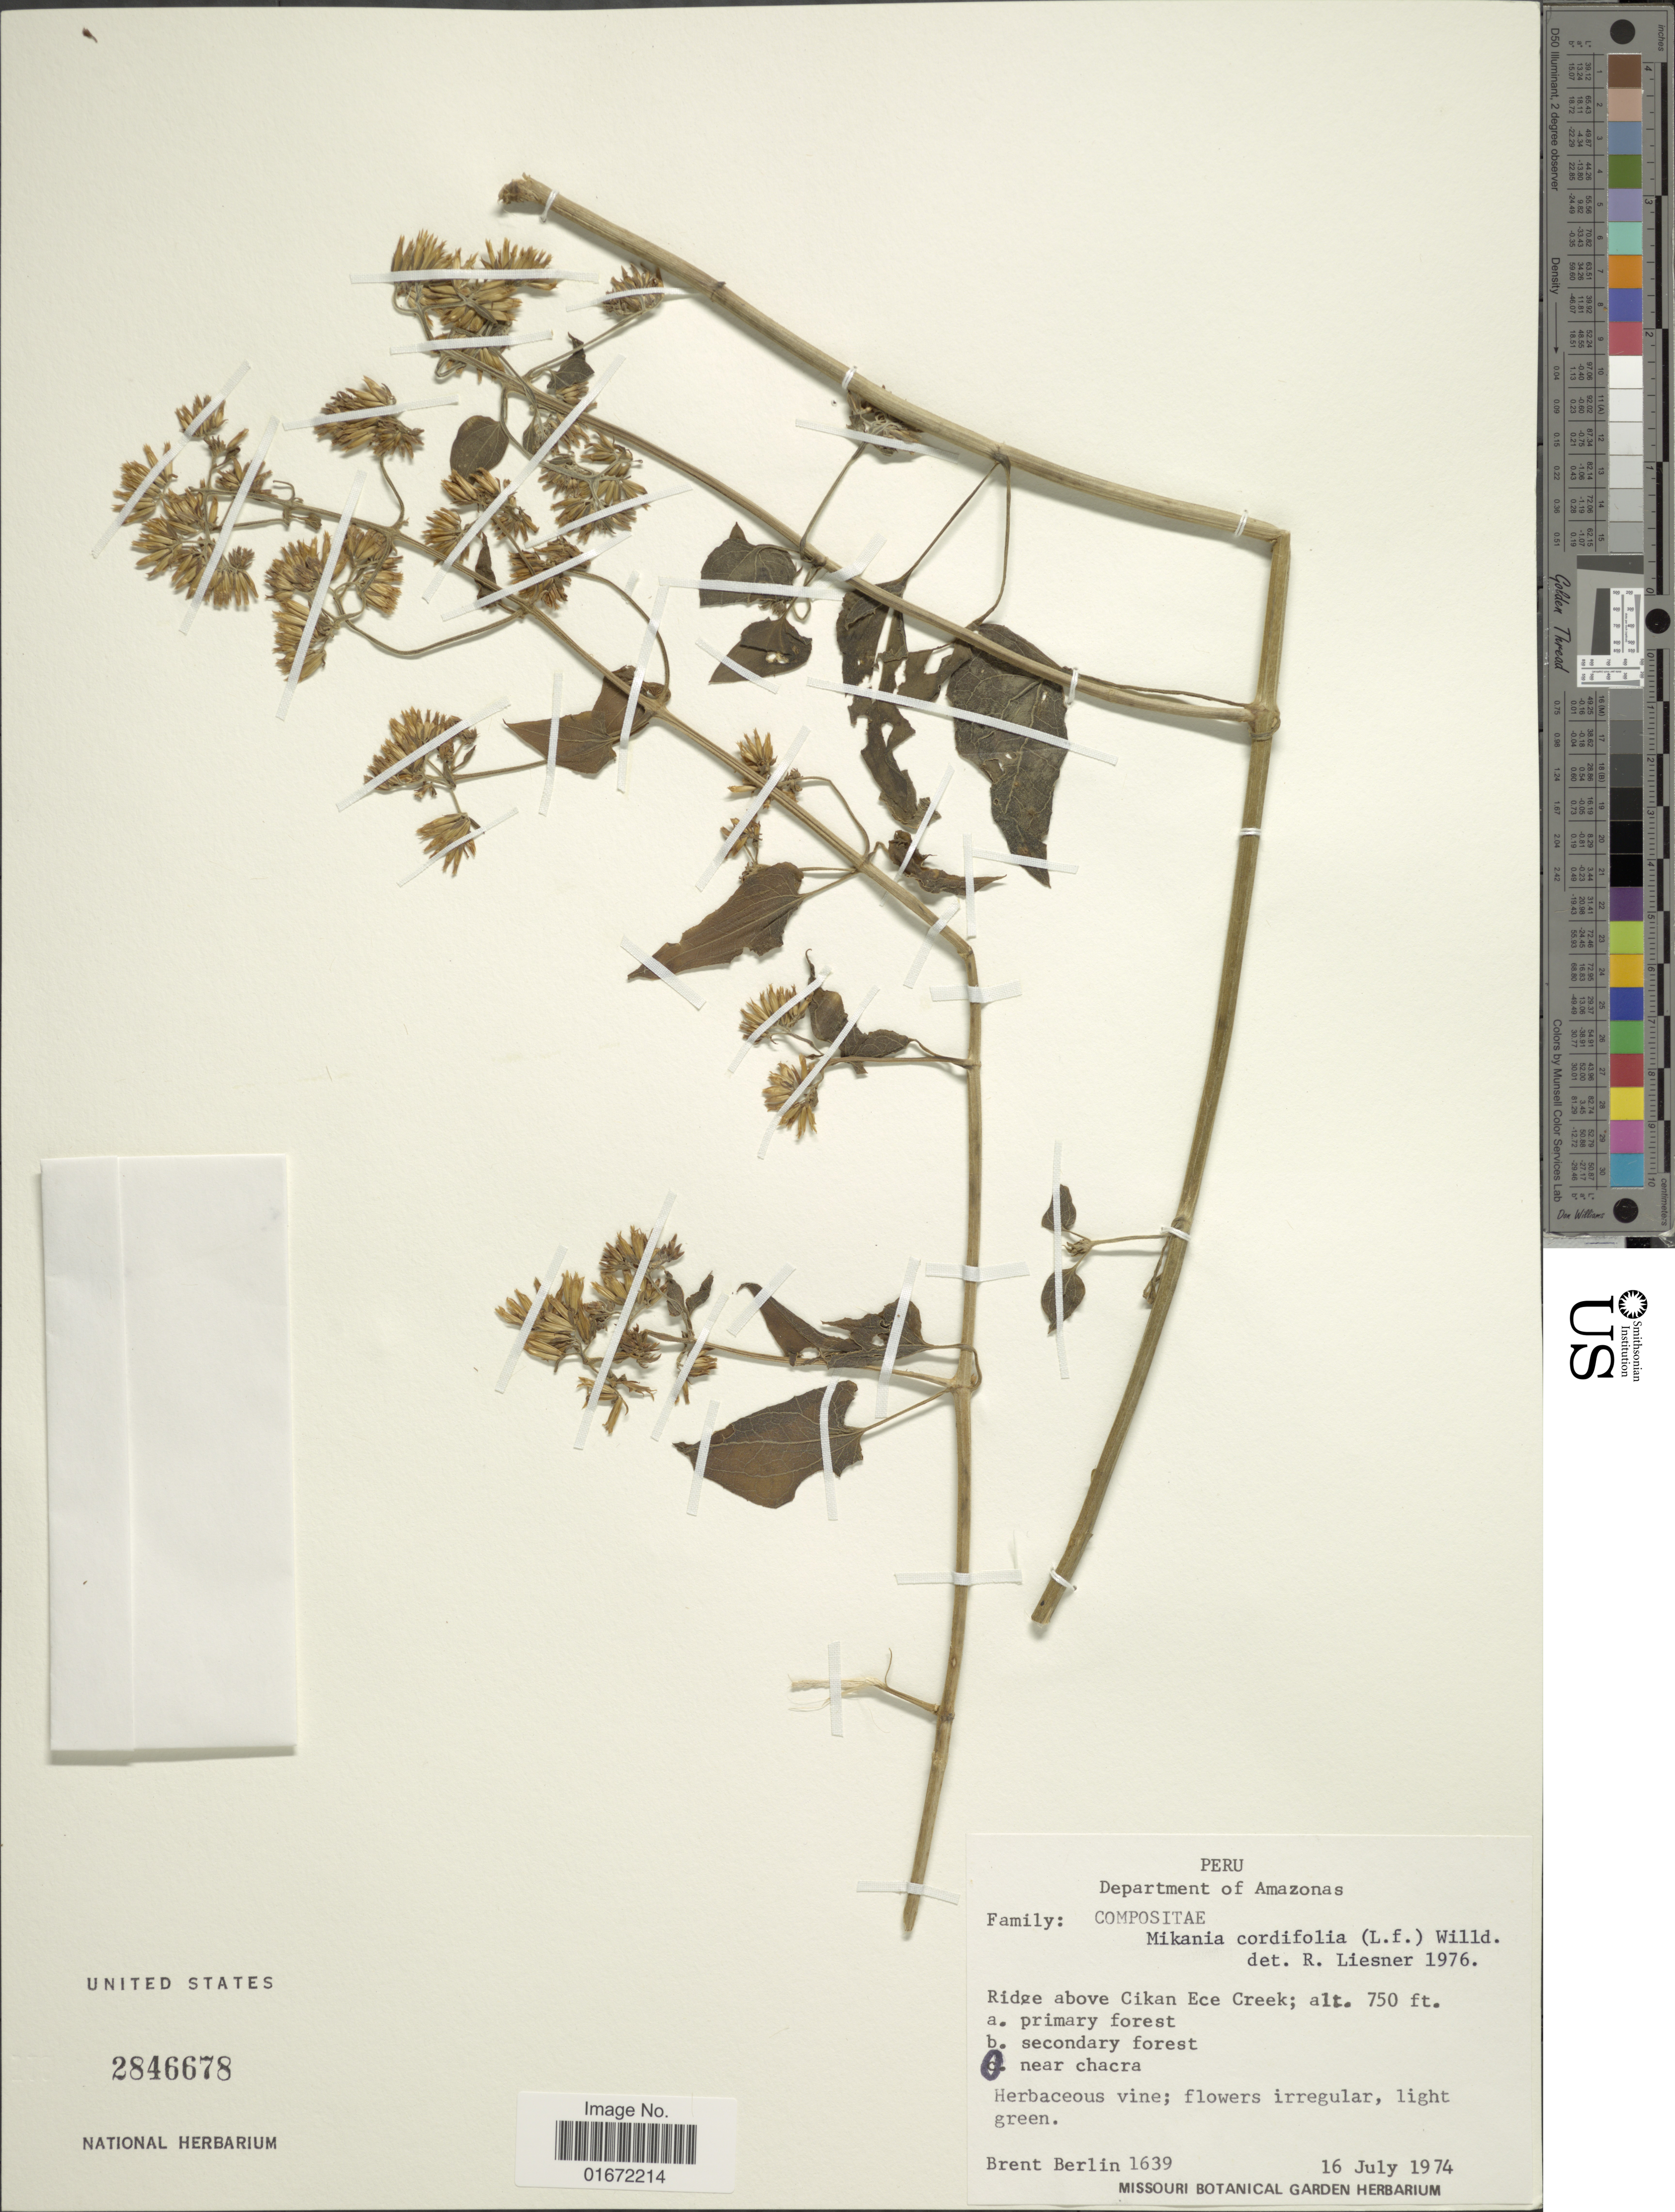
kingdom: Plantae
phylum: Tracheophyta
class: Magnoliopsida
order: Asterales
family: Asteraceae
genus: Mikania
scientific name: Mikania cordifolia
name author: Kunth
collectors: B. Berlin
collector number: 1639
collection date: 1974-07-16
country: Peru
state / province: Amazonas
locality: Department of Amazonas. Ridge above Cikan Ece Creek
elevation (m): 750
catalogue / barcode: US 2846678